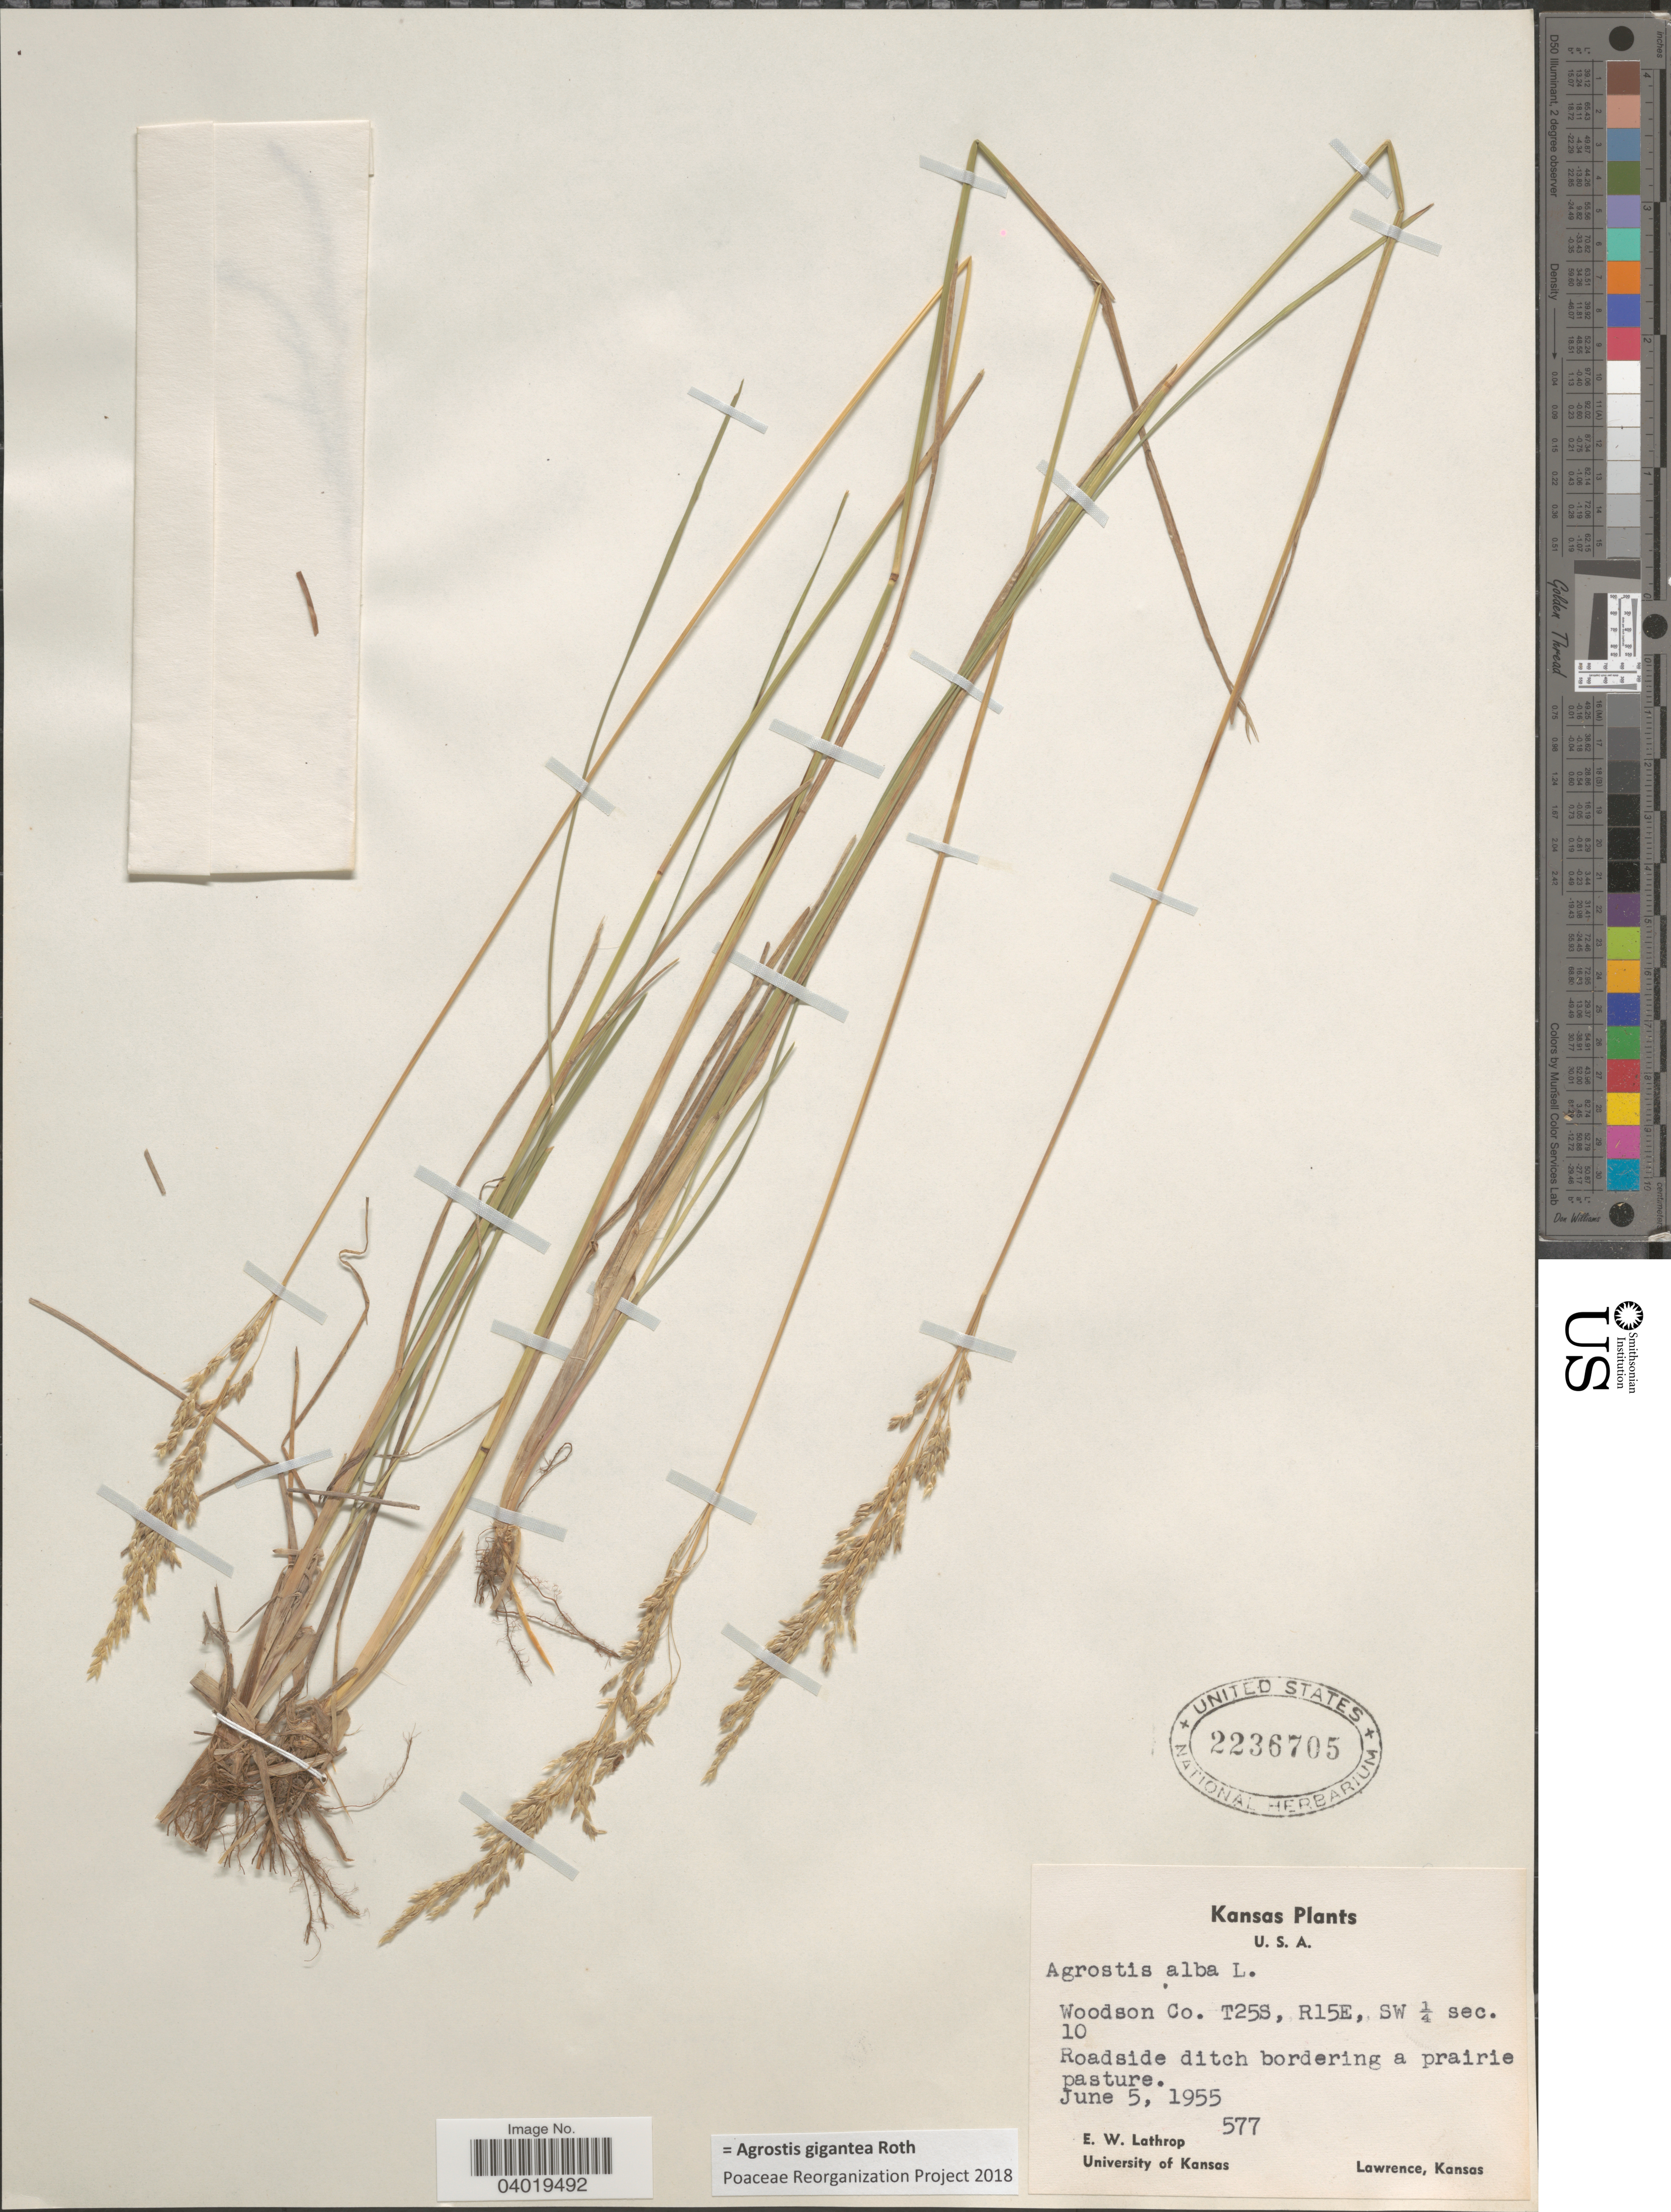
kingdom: Plantae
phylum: Tracheophyta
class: Liliopsida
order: Poales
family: Poaceae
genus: Agrostis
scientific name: Agrostis gigantea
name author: Roth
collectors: E. W. Lathrop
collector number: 577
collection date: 1955-06-05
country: United States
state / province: Kansas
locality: Woodson Co. T25S, R15E, SW ¼ sec. 10.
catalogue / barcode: US 2236705